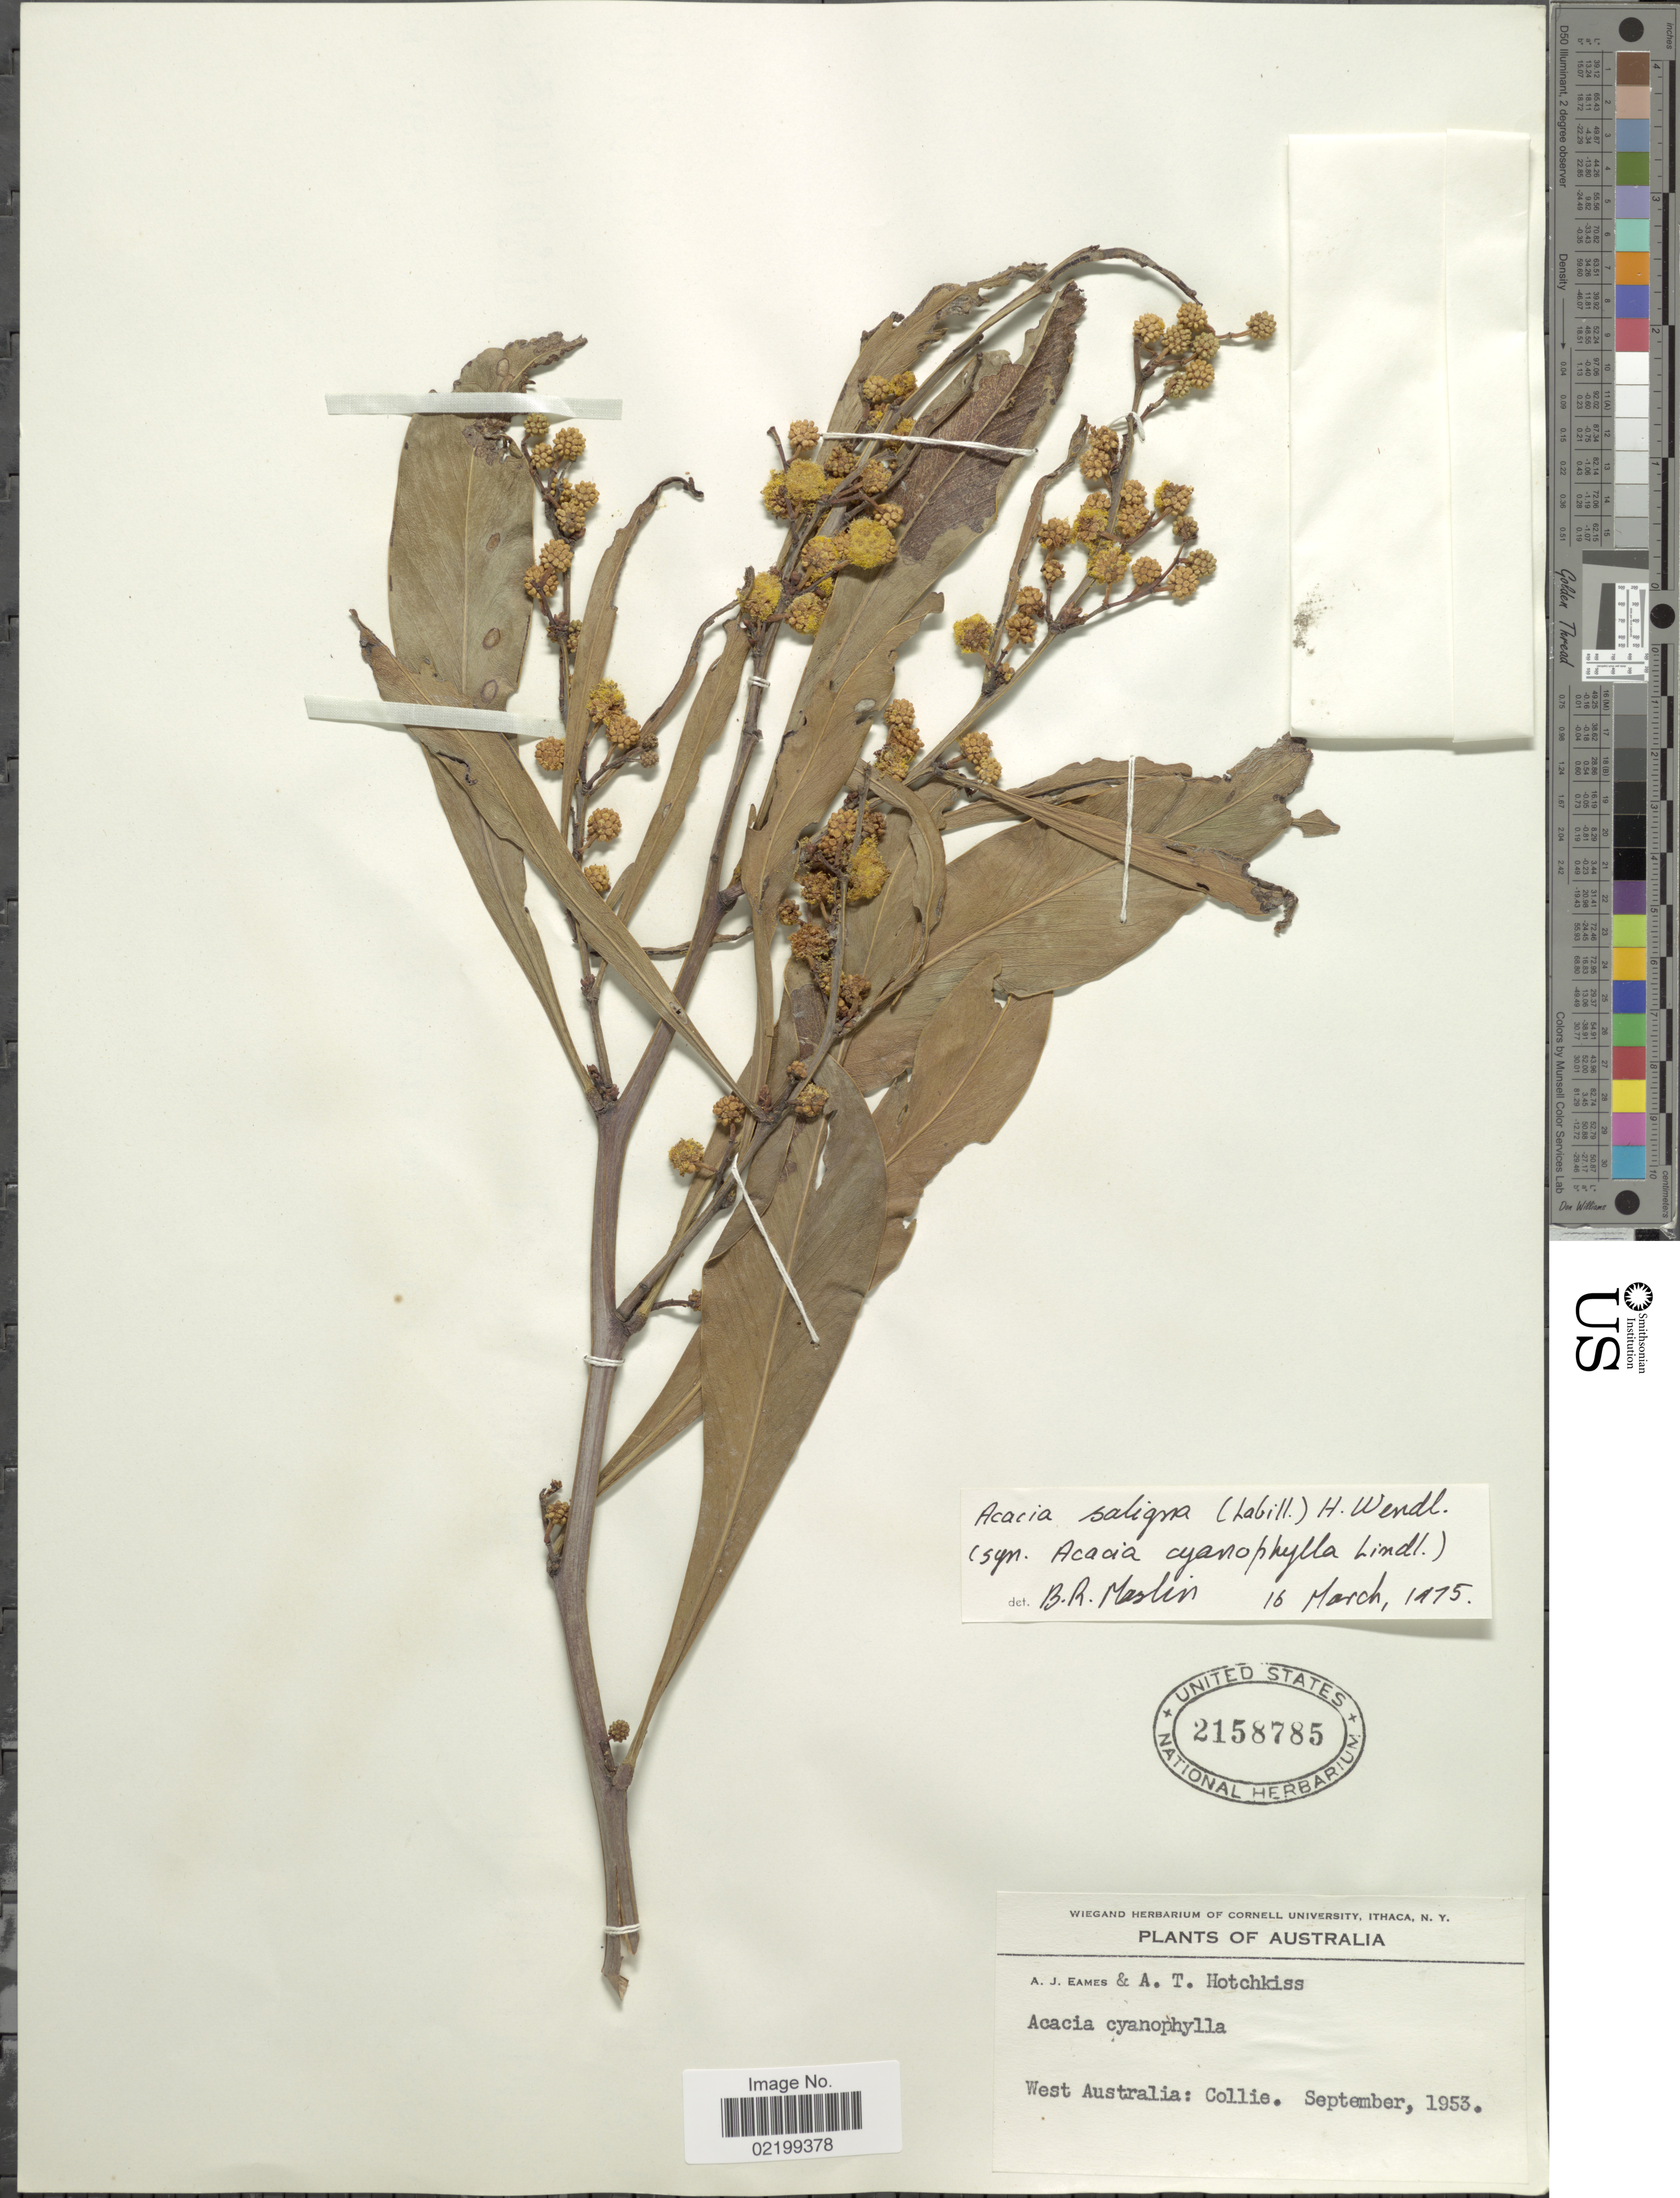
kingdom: Plantae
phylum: Tracheophyta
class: Magnoliopsida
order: Fabales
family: Fabaceae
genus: Acacia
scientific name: Acacia saligna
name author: (Labill.) H.L. Wendl.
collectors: A. J. Eames & A. Hotchkiss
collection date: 1953-09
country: Australia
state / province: Western Australia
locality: West Australia: Collie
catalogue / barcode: US 2158785